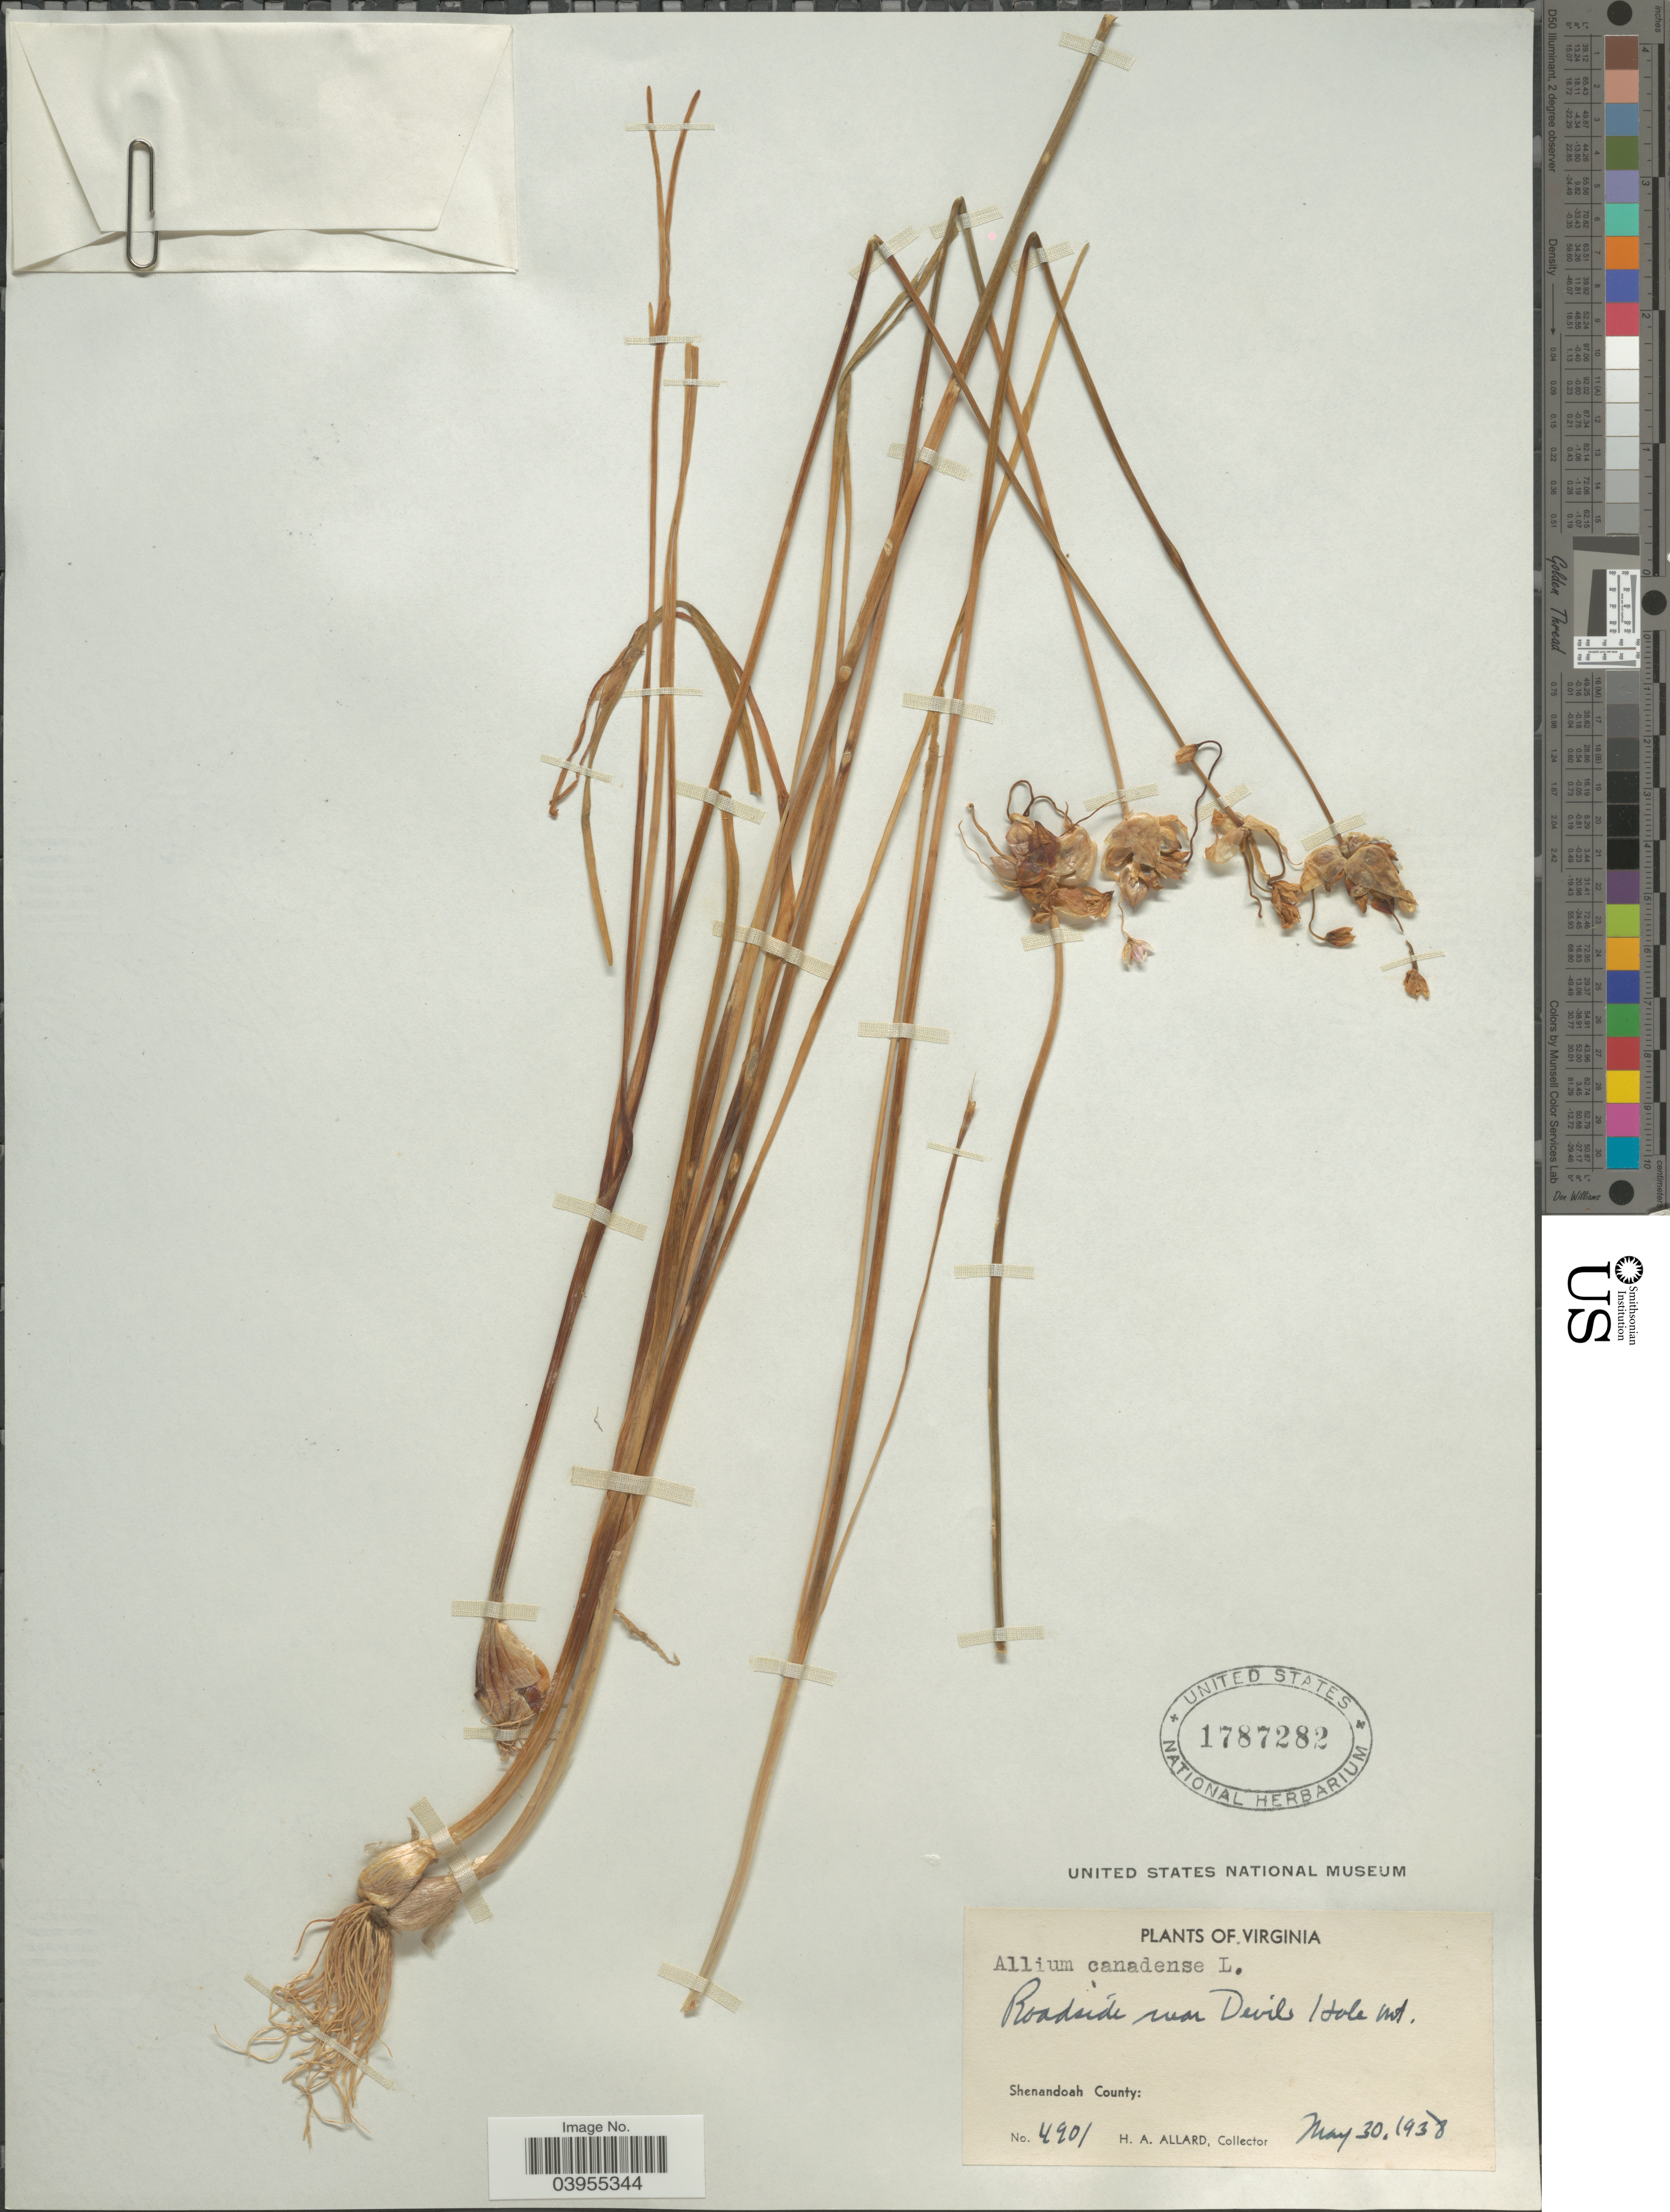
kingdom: Plantae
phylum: Tracheophyta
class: Liliopsida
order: Asparagales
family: Amaryllidaceae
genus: Allium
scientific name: Allium canadense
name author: L.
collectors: H. A. Allard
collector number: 4901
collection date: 1938-05-30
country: United States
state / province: Virginia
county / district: Shenandoah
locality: Roadside near Devils Hole Mt. Shenandoah County.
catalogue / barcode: US 1787282